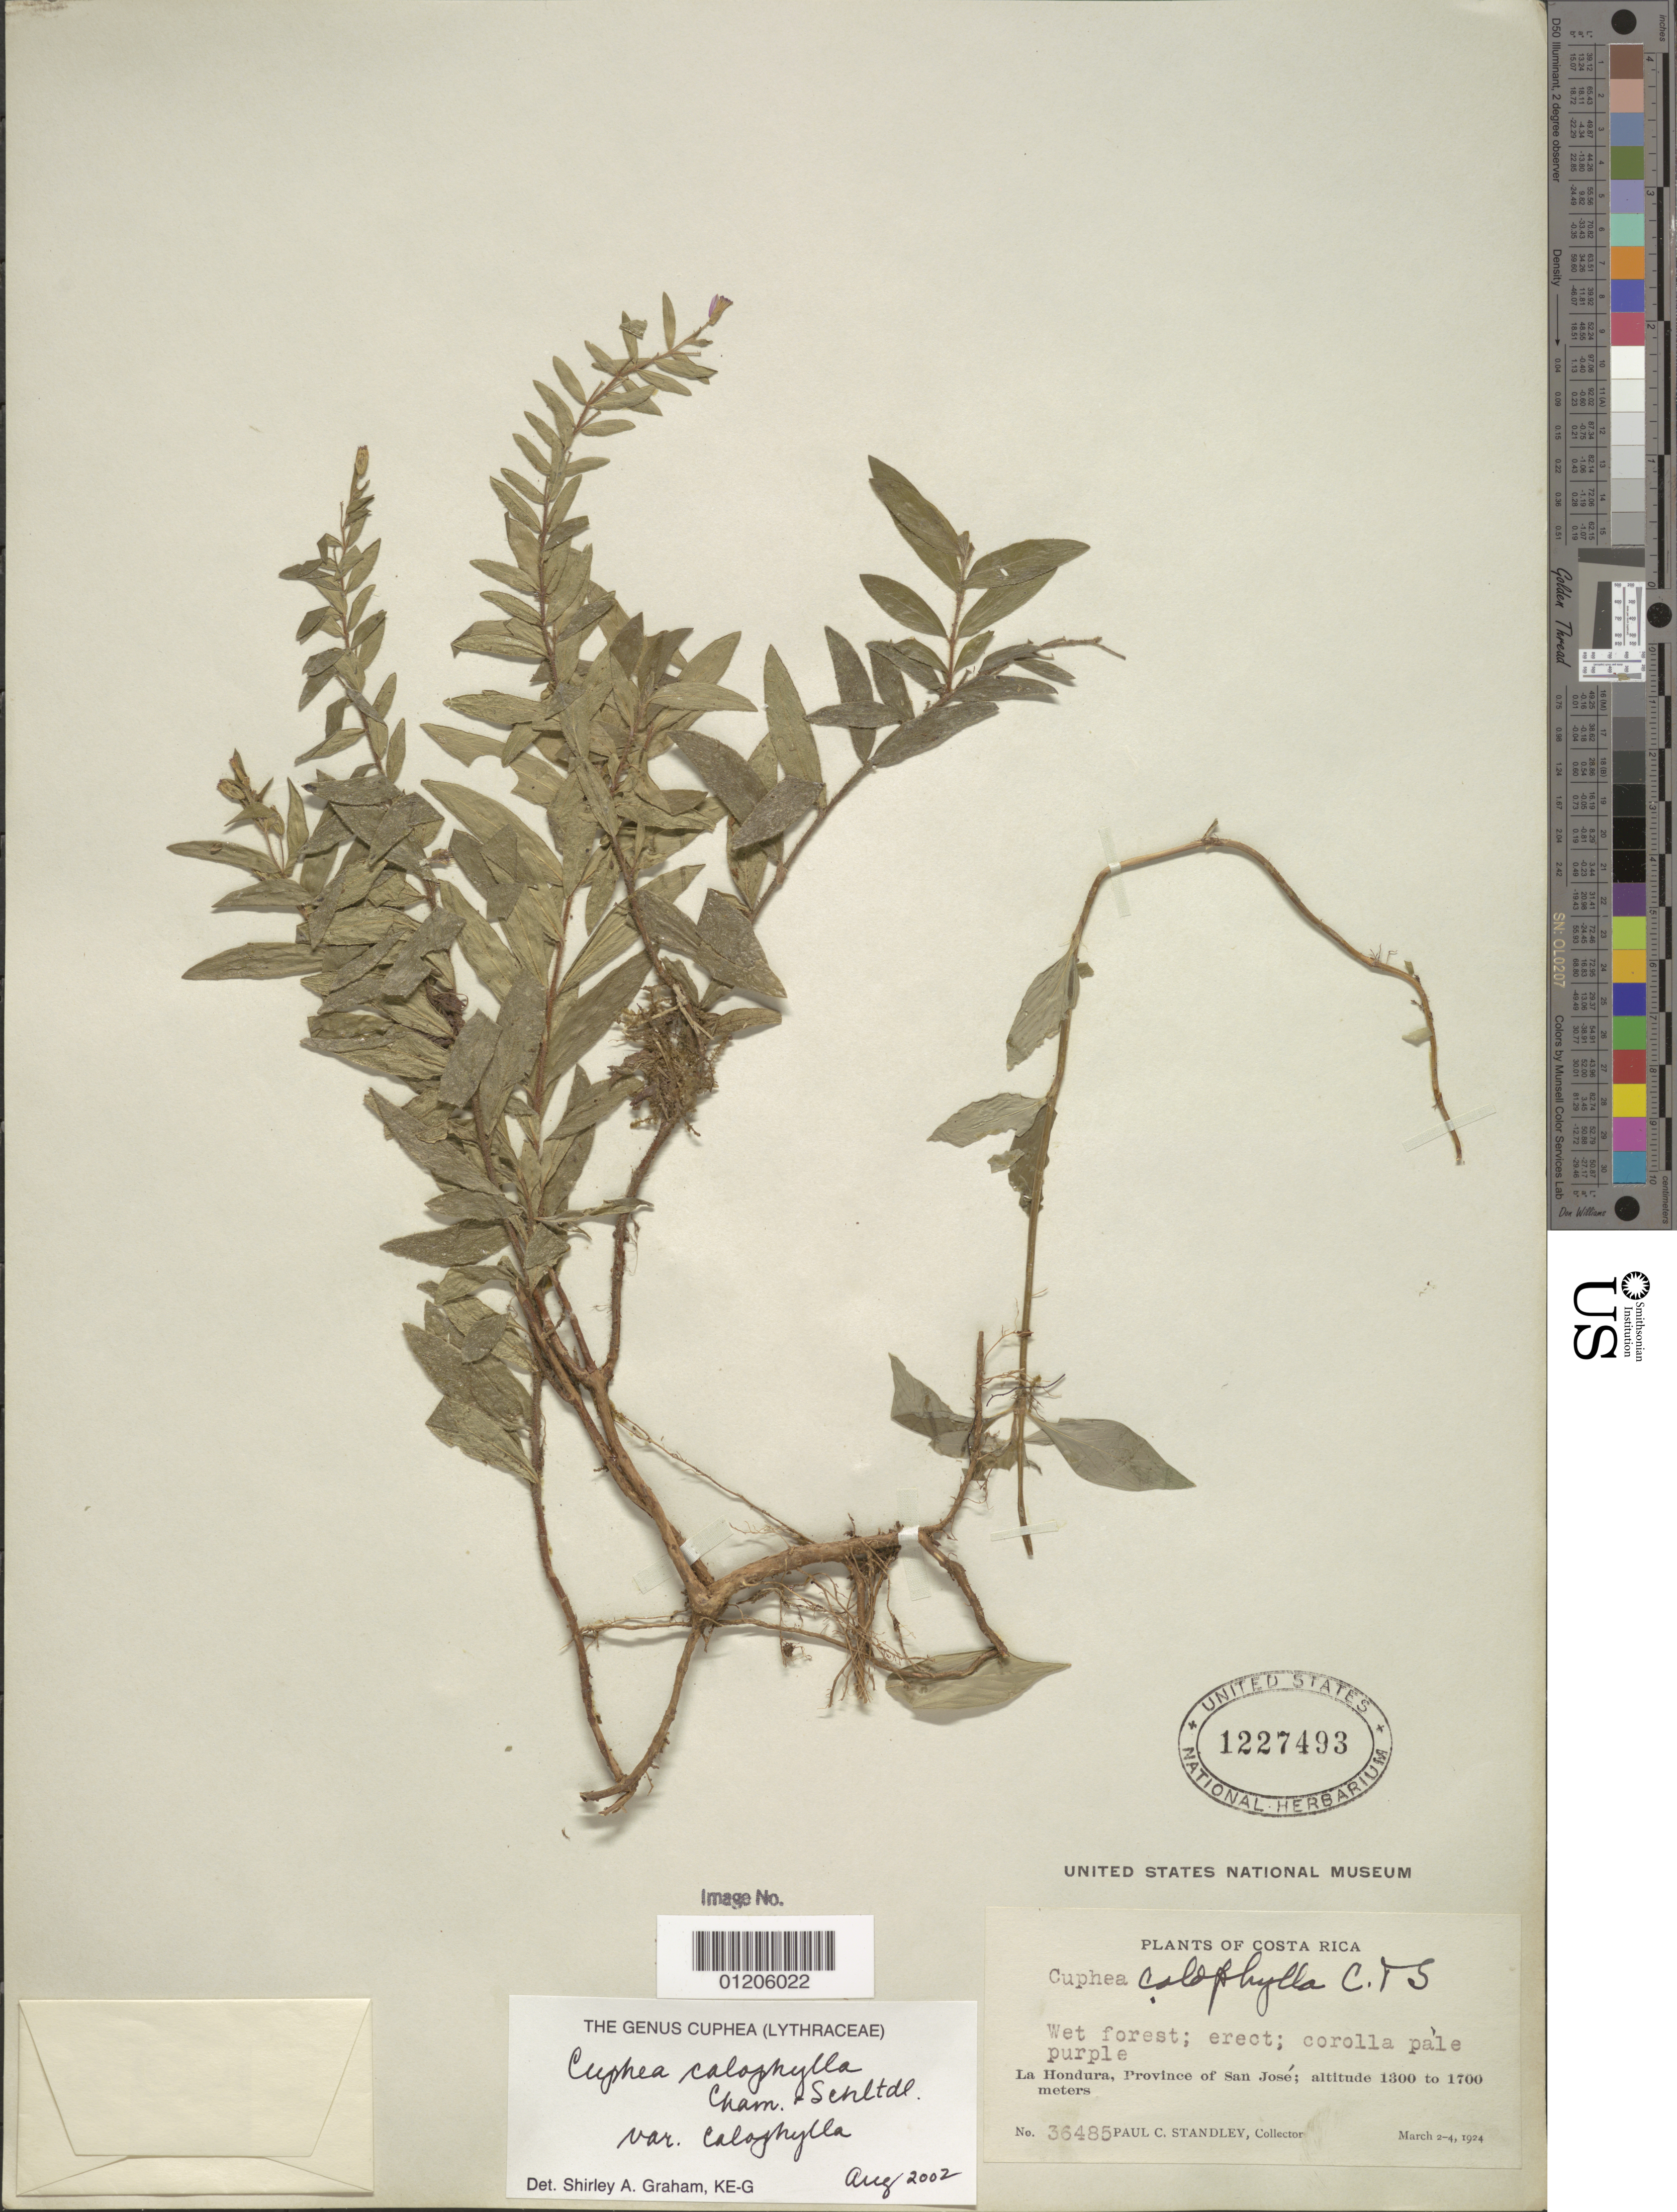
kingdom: Plantae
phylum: Tracheophyta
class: Magnoliopsida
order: Myrtales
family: Lythraceae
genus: Cuphea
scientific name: Cuphea calophylla var. calophylla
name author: Cham. & Schltdl.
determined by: Graham, S.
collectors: P. C. Standley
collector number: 36485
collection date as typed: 2-4 Mar 1924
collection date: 1924-03-02/1924-03-04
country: Costa Rica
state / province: San José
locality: La Hondura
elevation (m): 1300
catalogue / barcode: US 1227493